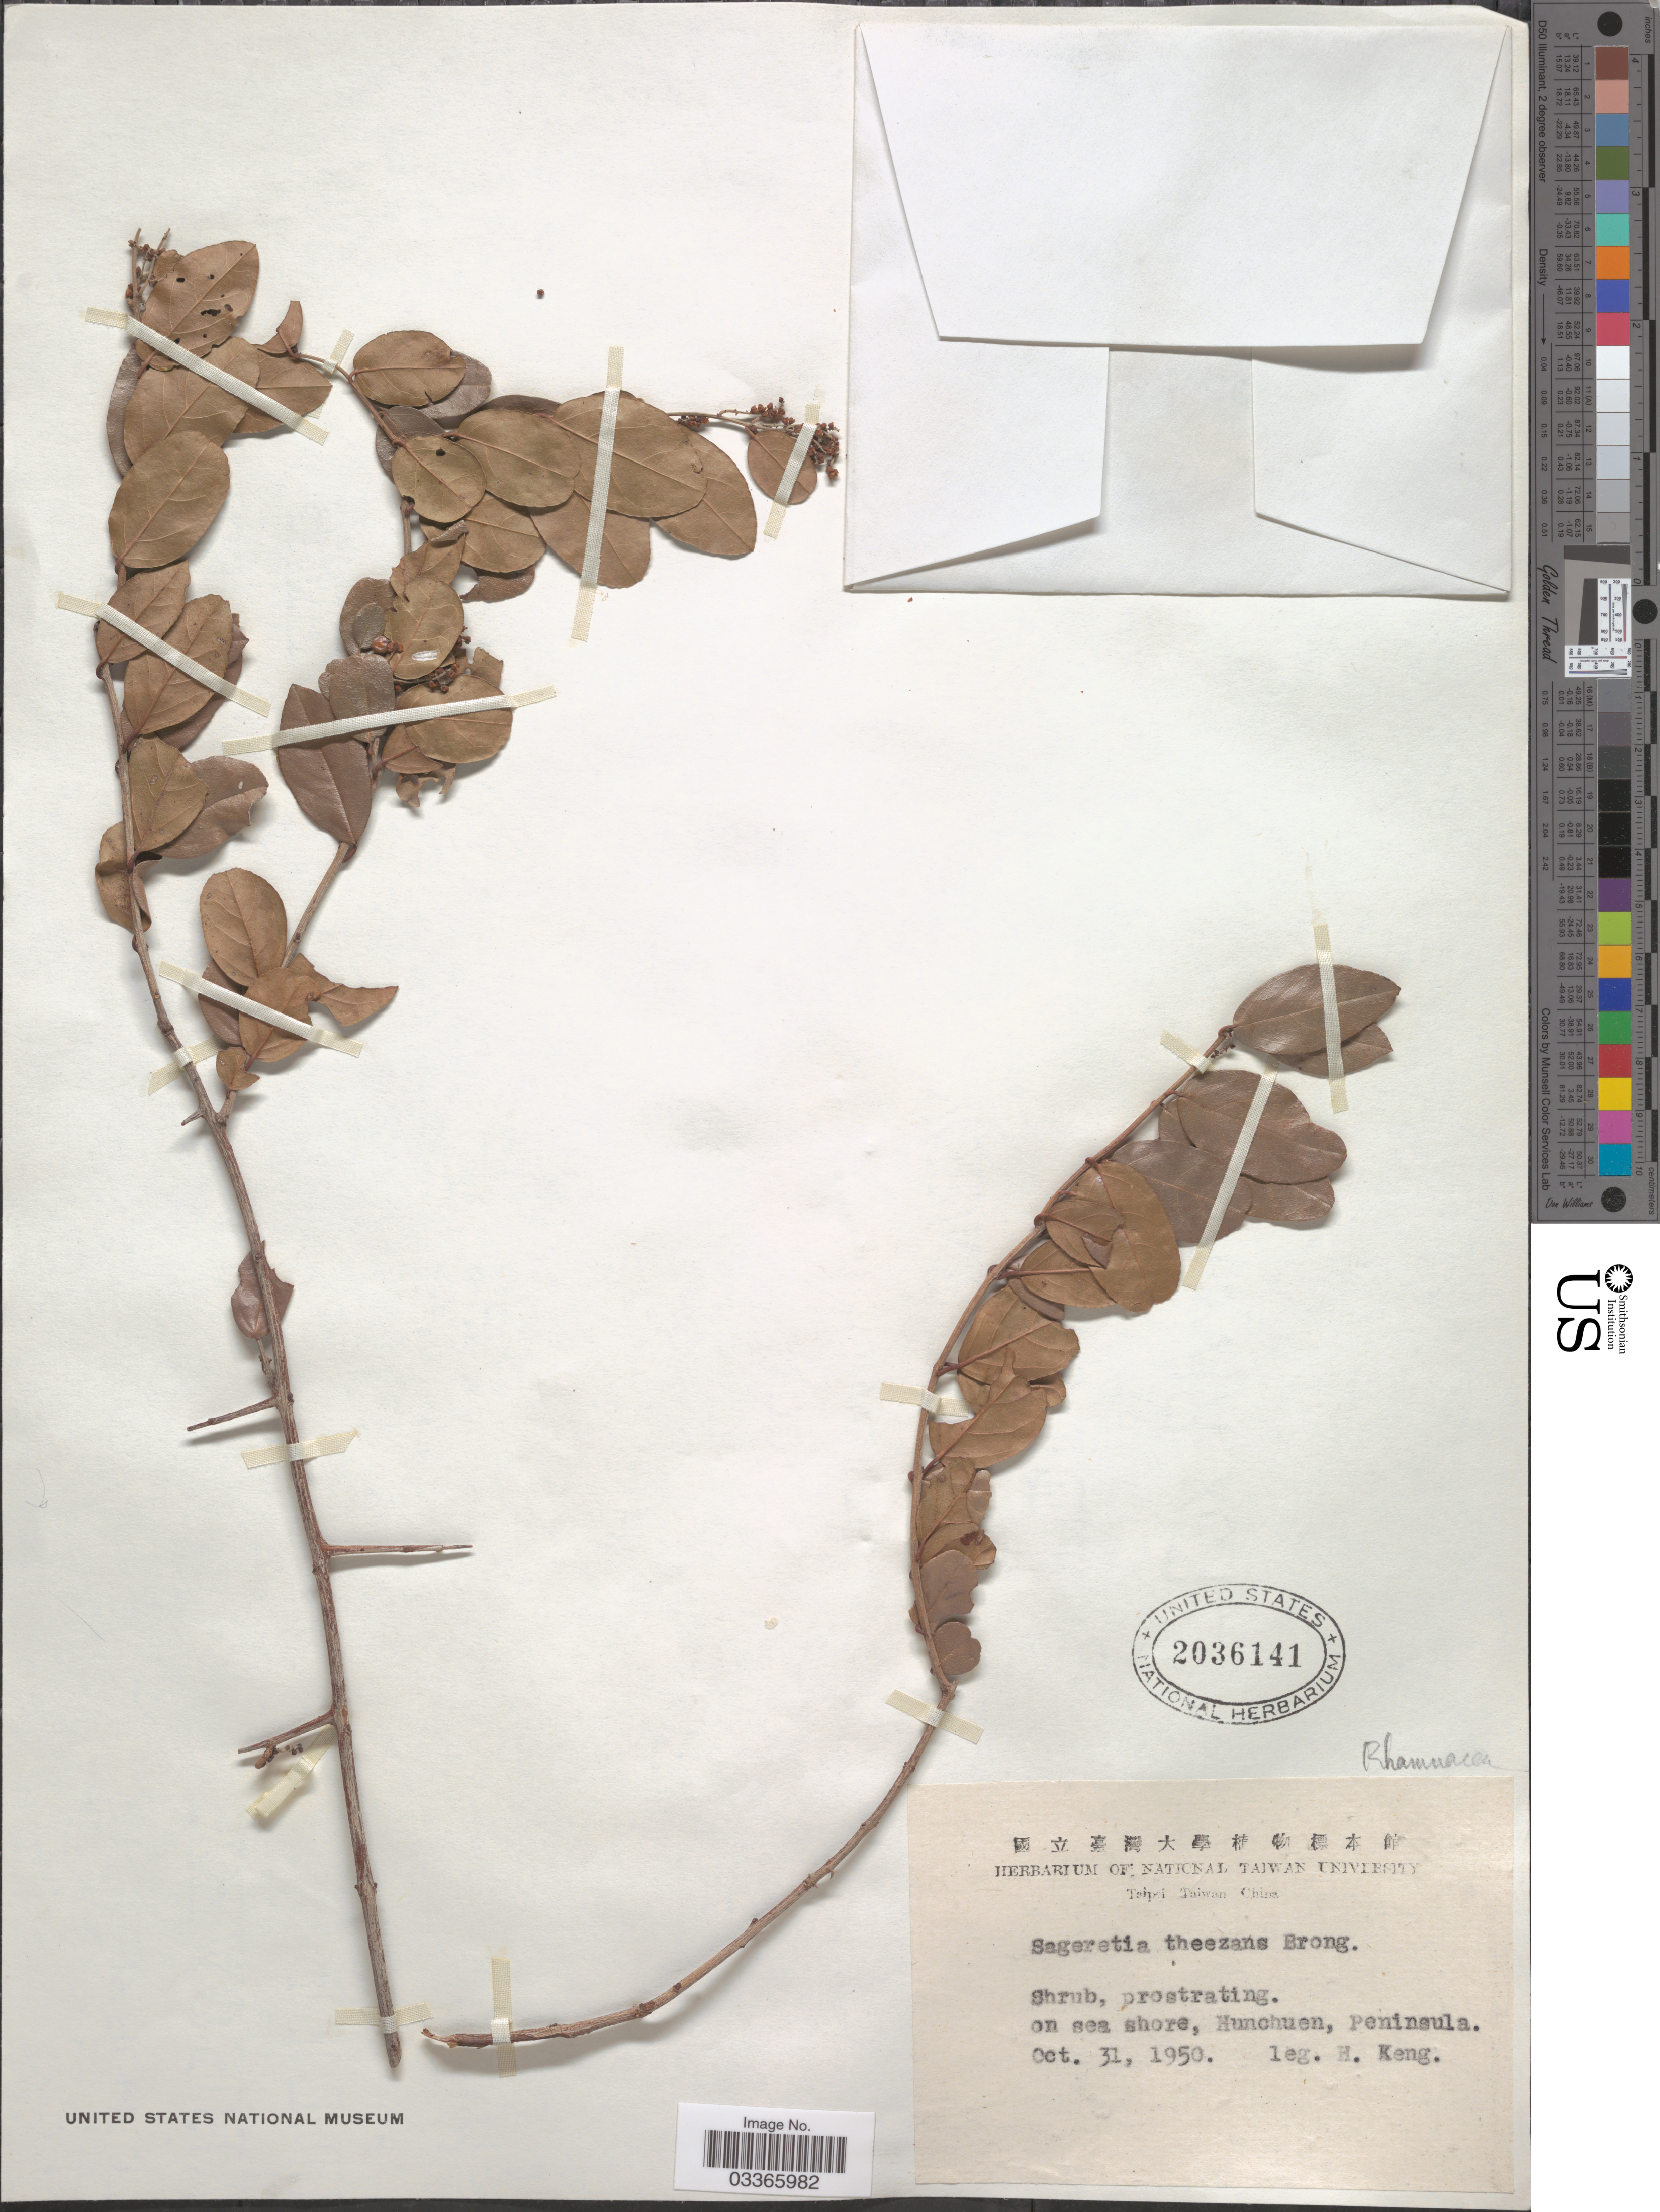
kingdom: Plantae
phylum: Tracheophyta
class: Magnoliopsida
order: Rosales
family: Rhamnaceae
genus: Sageretia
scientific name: Sageretia thea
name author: (Osbeck) M.C. Johnst.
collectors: H. Keng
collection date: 1950-10-31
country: Taiwan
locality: Hunchuen, Peninsula.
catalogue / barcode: US 2036141